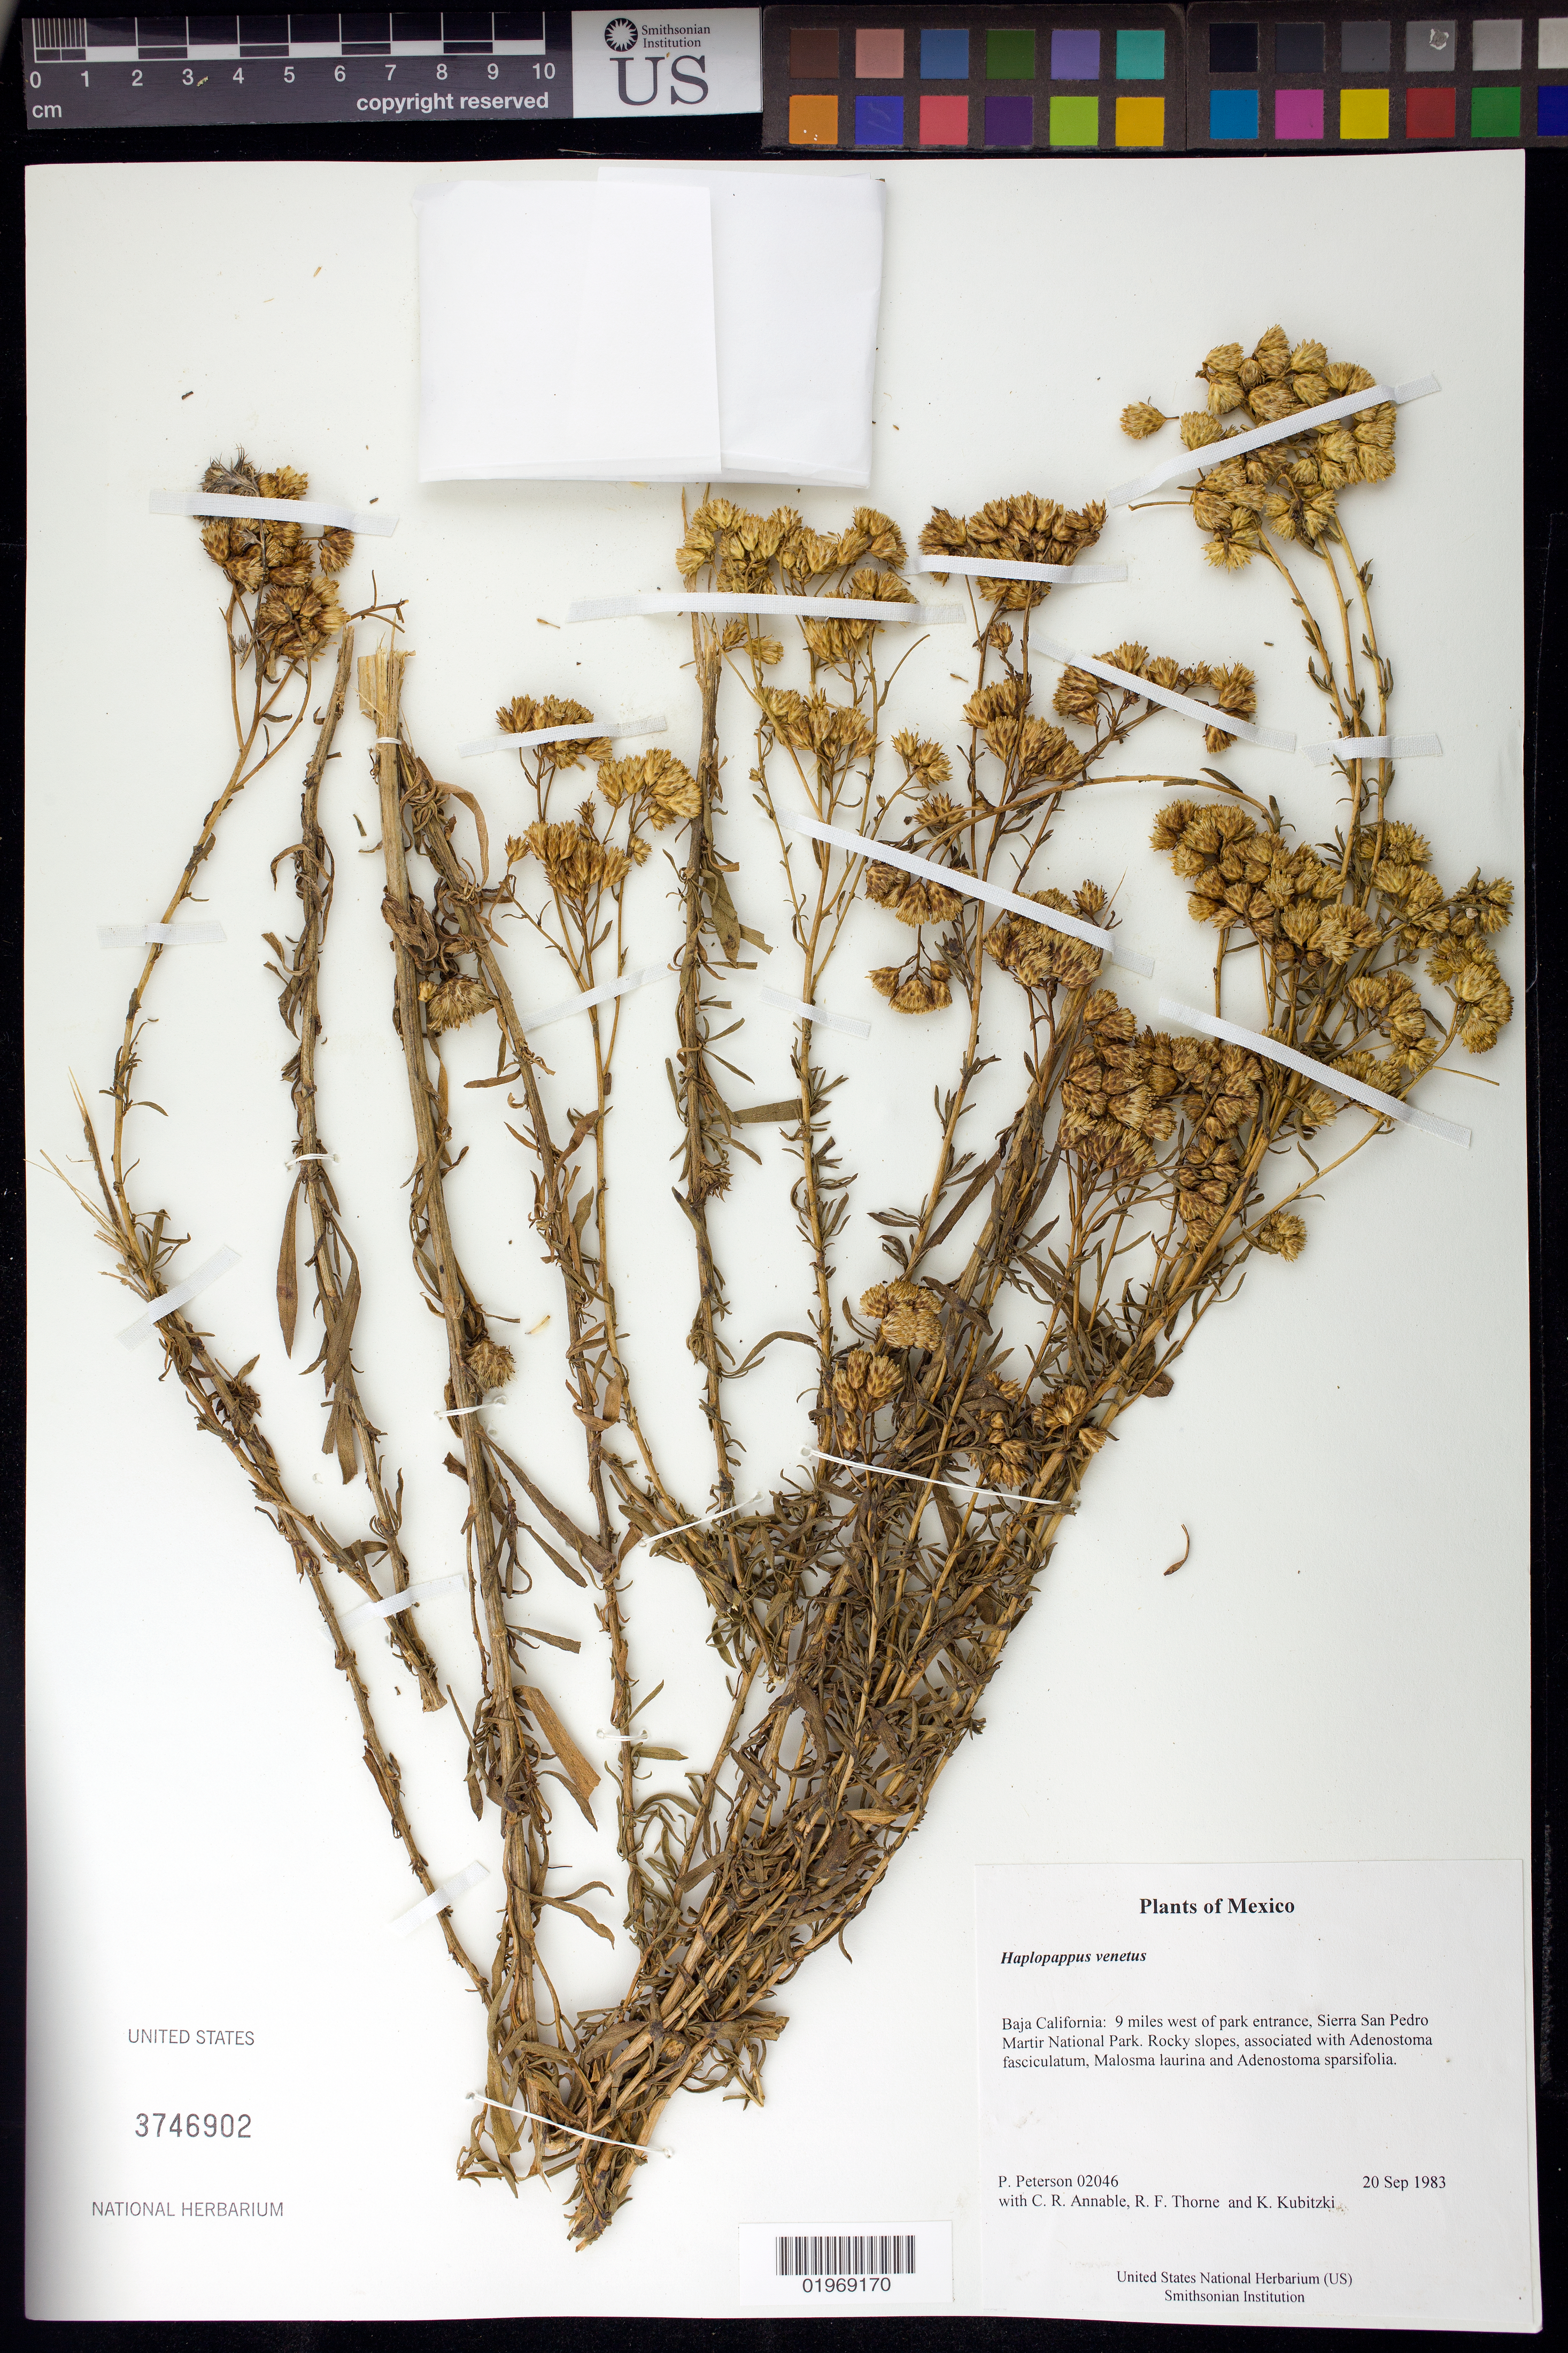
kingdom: Plantae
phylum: Tracheophyta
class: Magnoliopsida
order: Asterales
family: Asteraceae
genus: Haplopappus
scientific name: Haplopappus venetus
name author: (Kunth) S.F. Blake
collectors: P. M. Peterson, C. R. Annable, R. F. Thorne & K. Kubitzki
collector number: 02046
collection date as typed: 20 Sep 1983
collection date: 1983-09-20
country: Mexico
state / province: Baja California Norte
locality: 9 miles west of park entrance, Sierra San Pedro Martir National Park.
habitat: Rocky slopes, associated with Adenostoma fasciculatum, Malosma laurina and Adenostoma sparsifolia.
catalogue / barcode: US 3746902